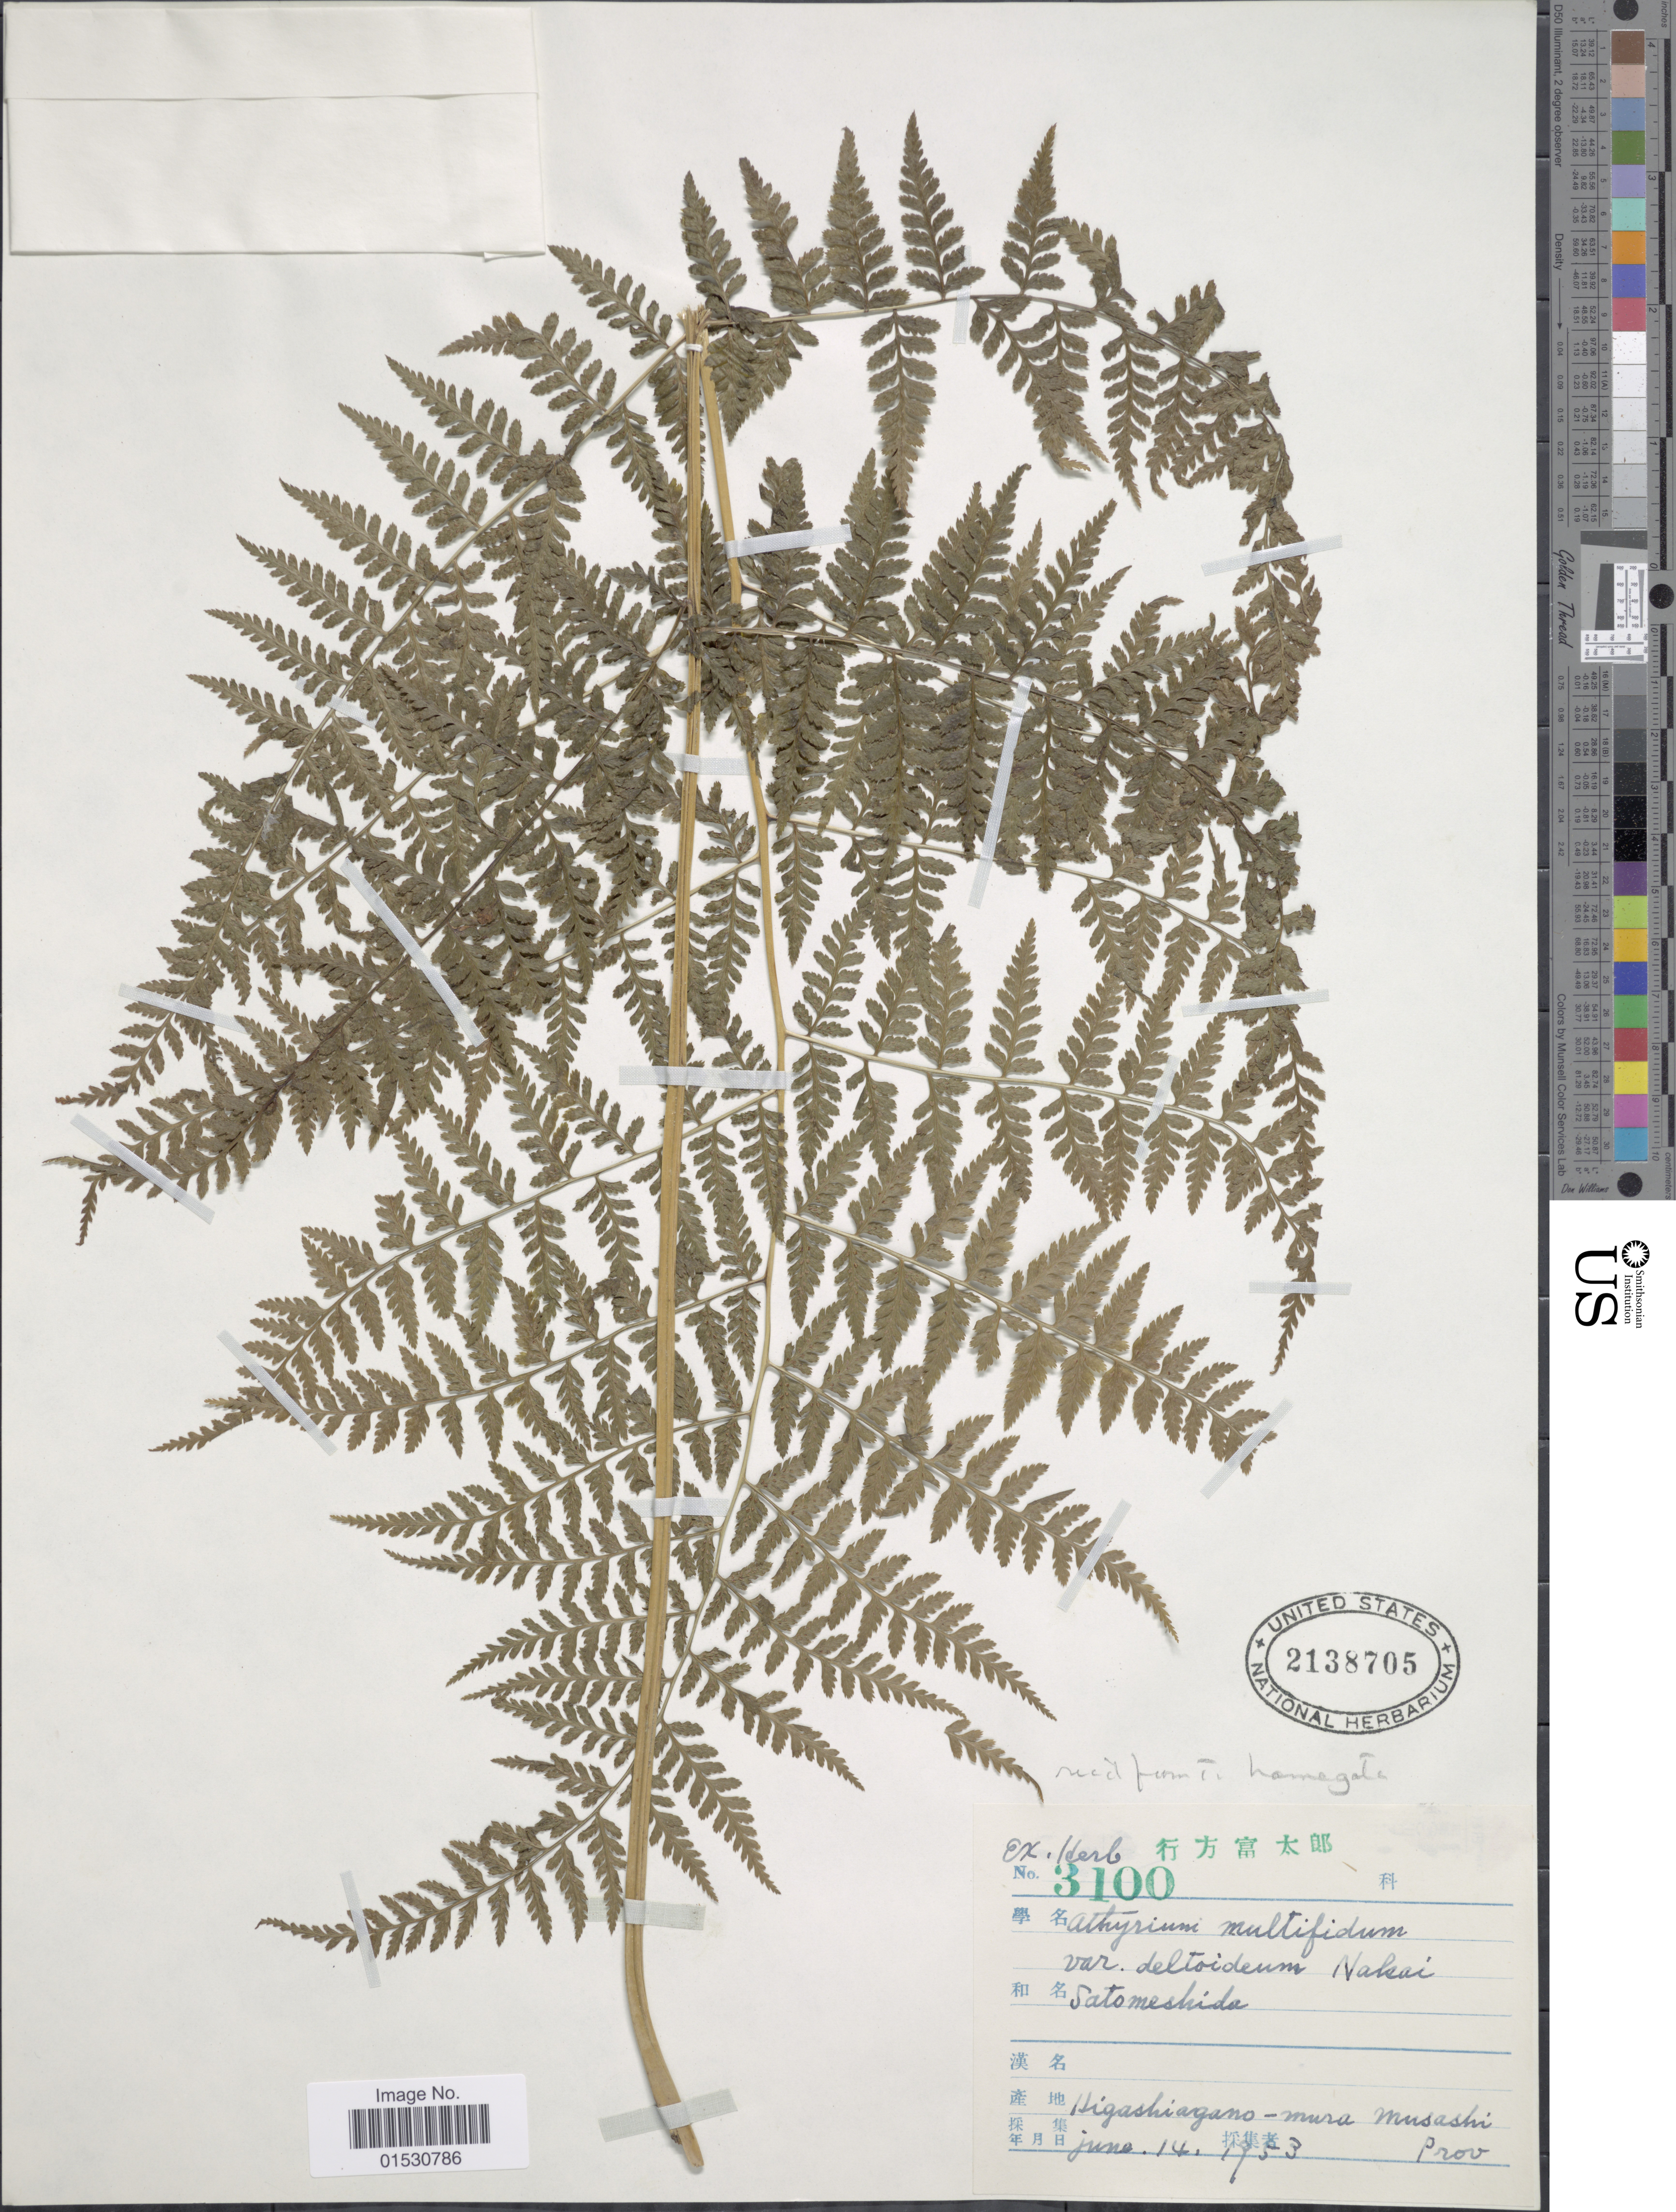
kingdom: Plantae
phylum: Tracheophyta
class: Polypodiopsida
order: Polypodiales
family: Athyriaceae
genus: Athyrium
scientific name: Athyrium multifidum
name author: Rosenst.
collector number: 3100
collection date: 1953-06-14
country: Japan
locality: Higashiagano-mura musashi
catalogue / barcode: US 2138705